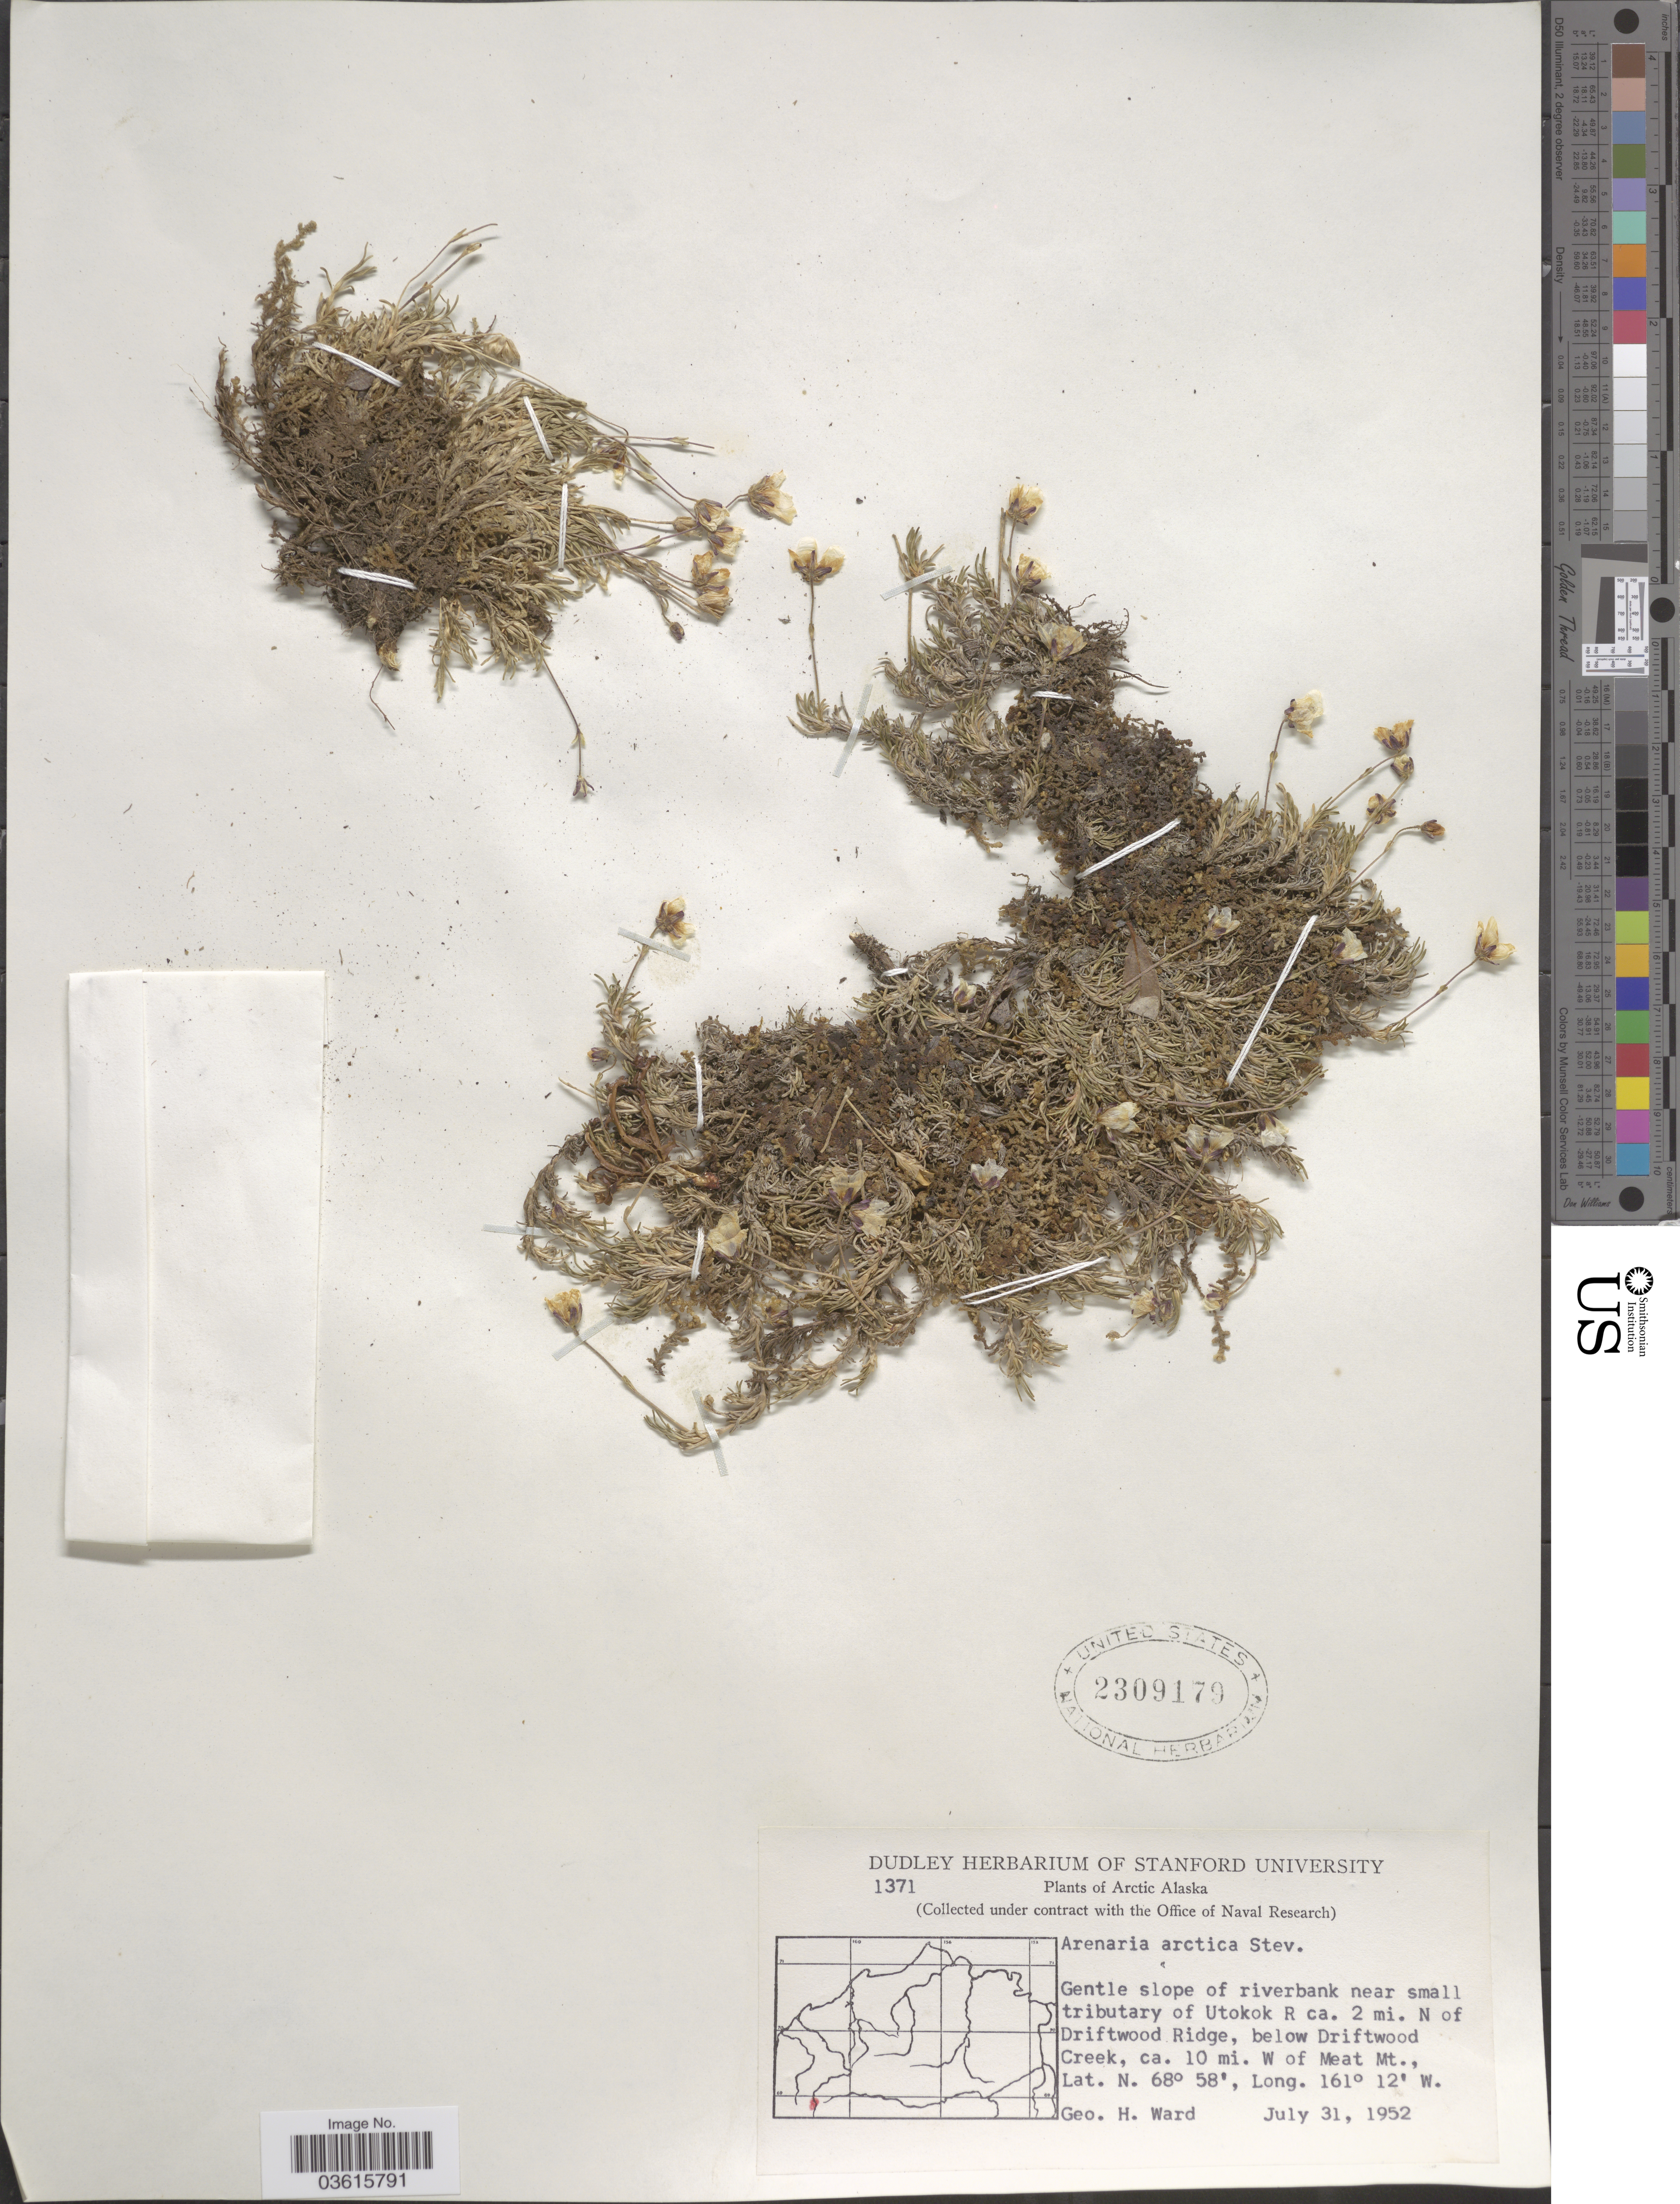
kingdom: Plantae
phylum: Tracheophyta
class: Magnoliopsida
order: Caryophyllales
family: Caryophyllaceae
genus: Cherleria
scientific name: Cherleria arctica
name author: (Steven ex Ser.) A.J. Moore & Dillenb.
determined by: Strong, M. T., (US), Smithsonian Institution - National Museum of Natural History (UNITED STATES)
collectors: G. H. Ward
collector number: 1371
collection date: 1952-07-31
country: United States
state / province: Alaska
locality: Arctic Alaska. Gentle slope of riverbank near small tributary of Utokok R ca. 2 mi. N of Driftwood Ridge, below Driftwood Creek, ca. 10 mi. W of Meat Mt.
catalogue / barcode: US 2309179